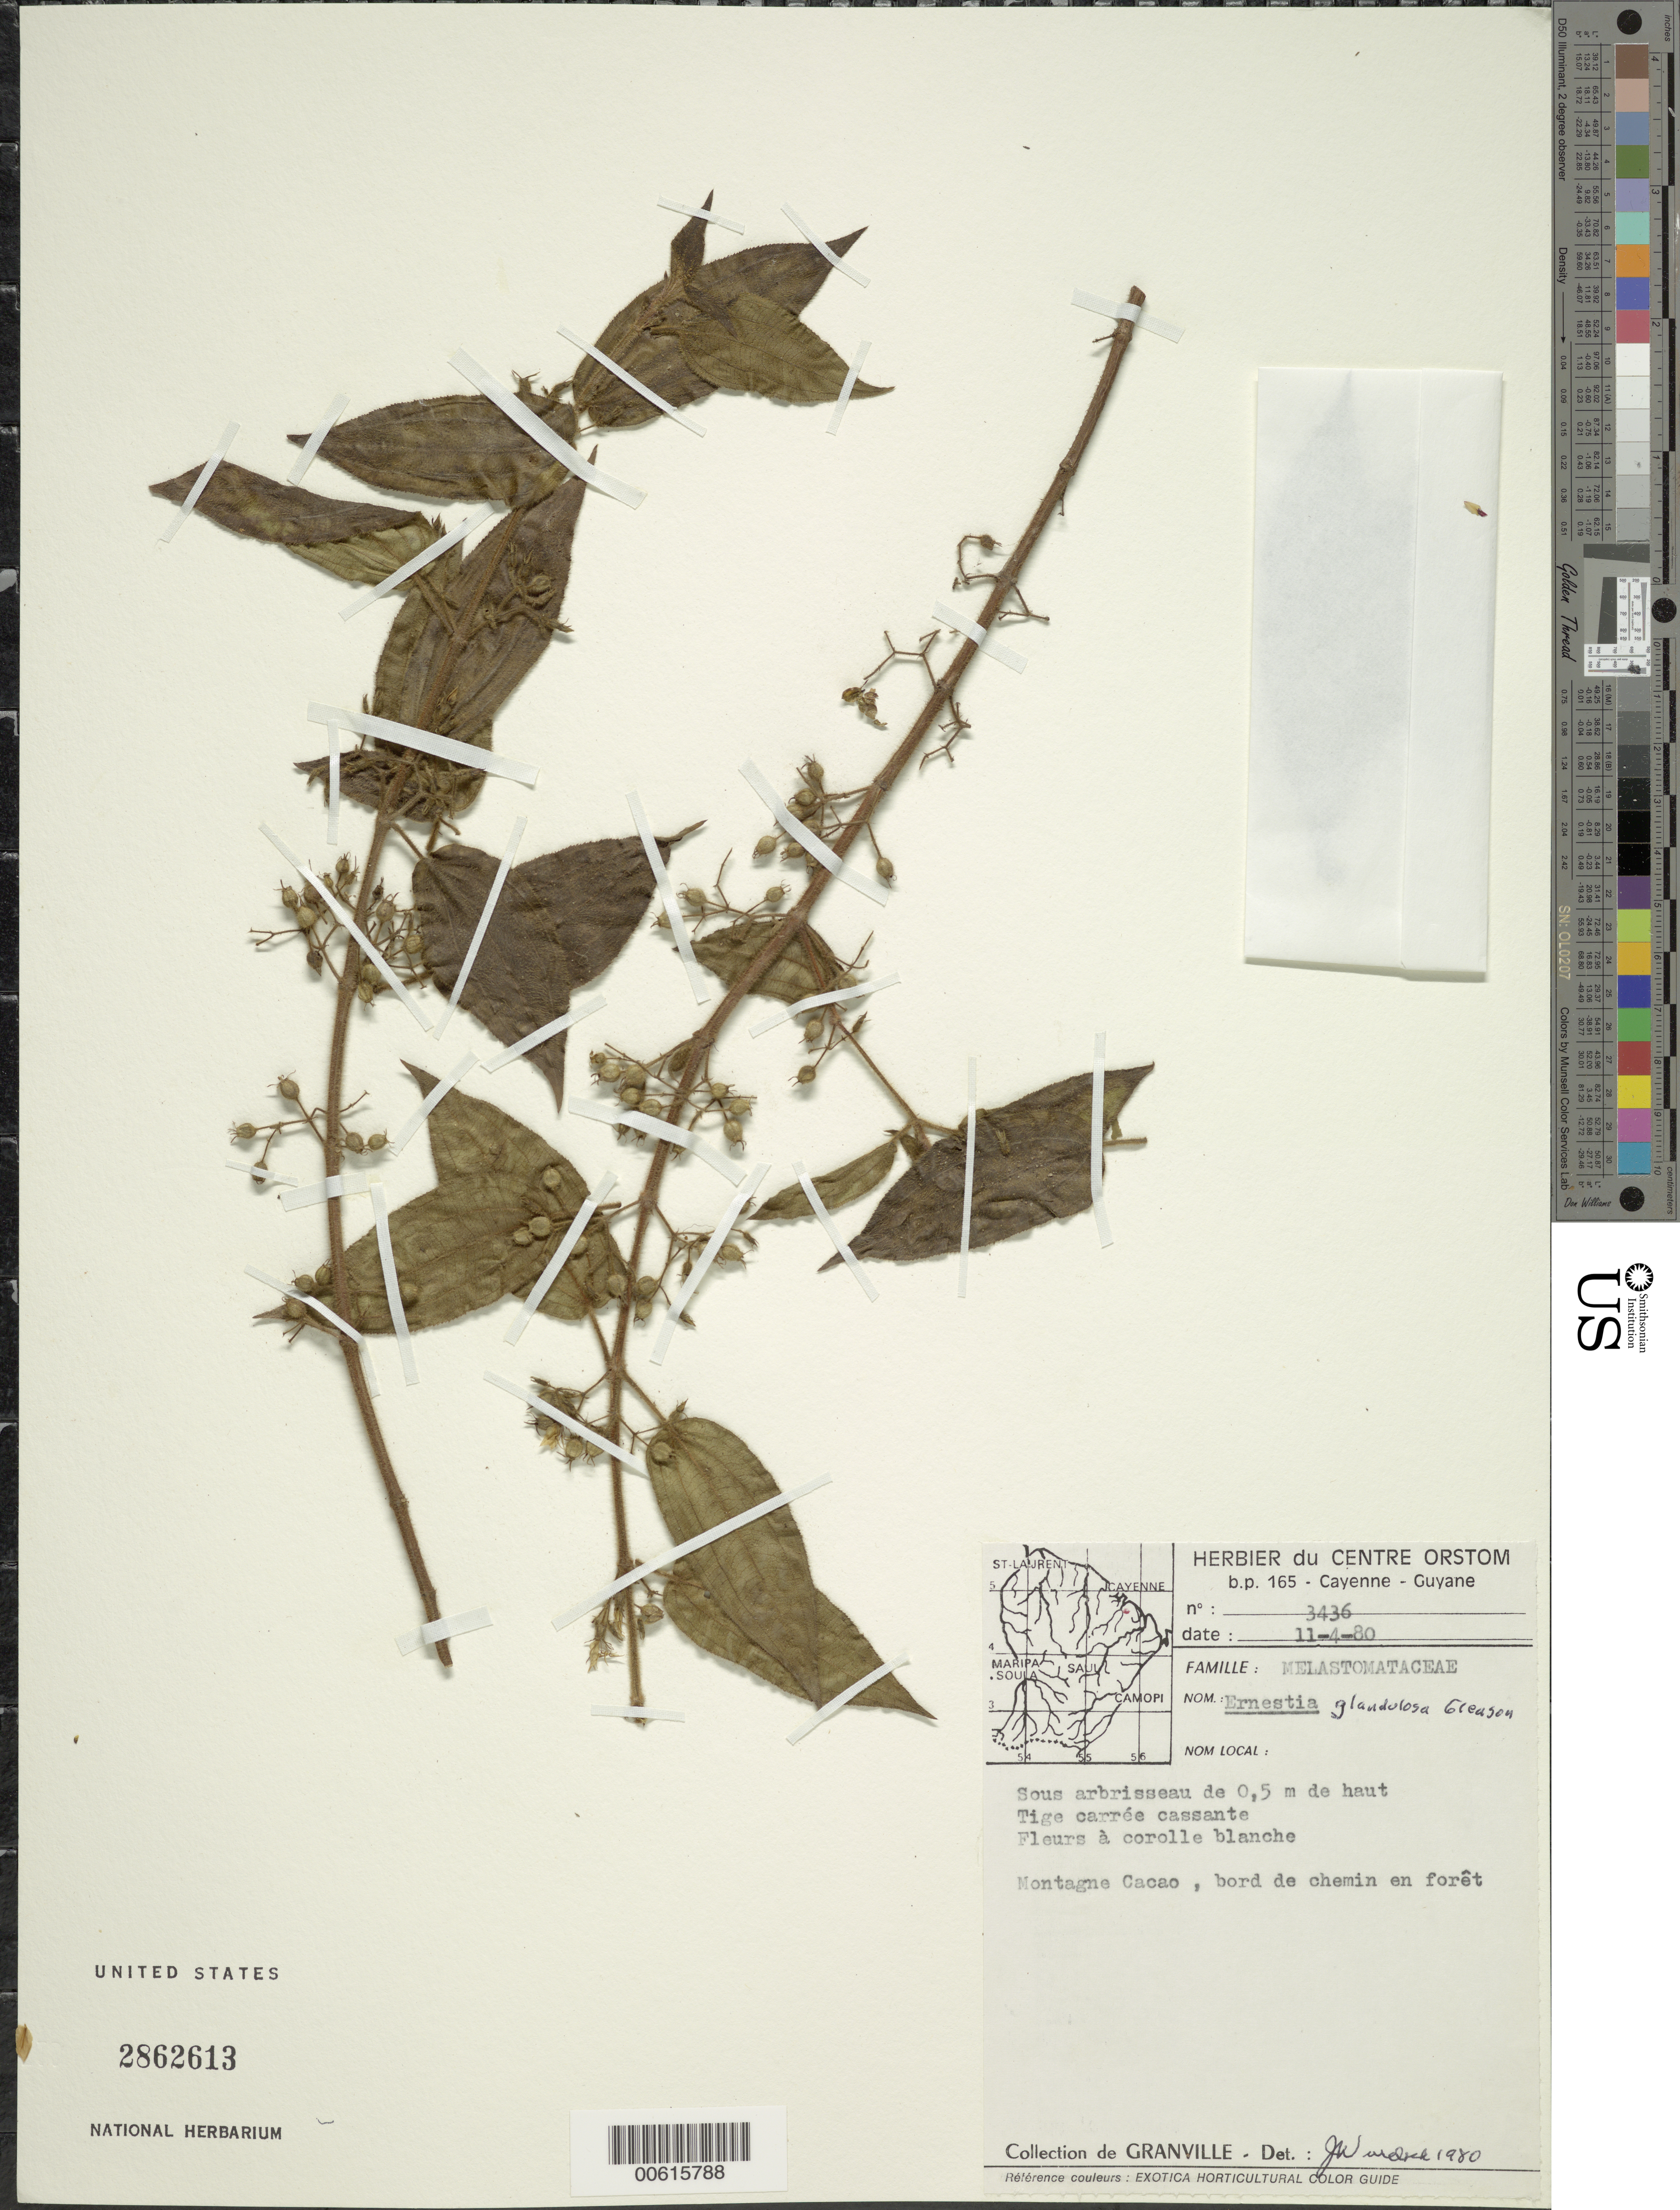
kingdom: Plantae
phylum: Tracheophyta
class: Magnoliopsida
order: Myrtales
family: Melastomataceae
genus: Pseudoernestia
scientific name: Pseudoernestia glandulosa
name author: (Gleason) M.J. Rocha & P.J.F. Guim.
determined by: Nunes da Silva, Diego, (RB), Jardim Botanico do Rio de Janeiro - Herbario (BRAZIL)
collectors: J.-J. de Granville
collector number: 3436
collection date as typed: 11-Apr-80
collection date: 1980-04-11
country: French Guiana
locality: Montagne Cacao, Bassin de la Comté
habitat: Bord de chemin en foret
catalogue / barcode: US 2862613